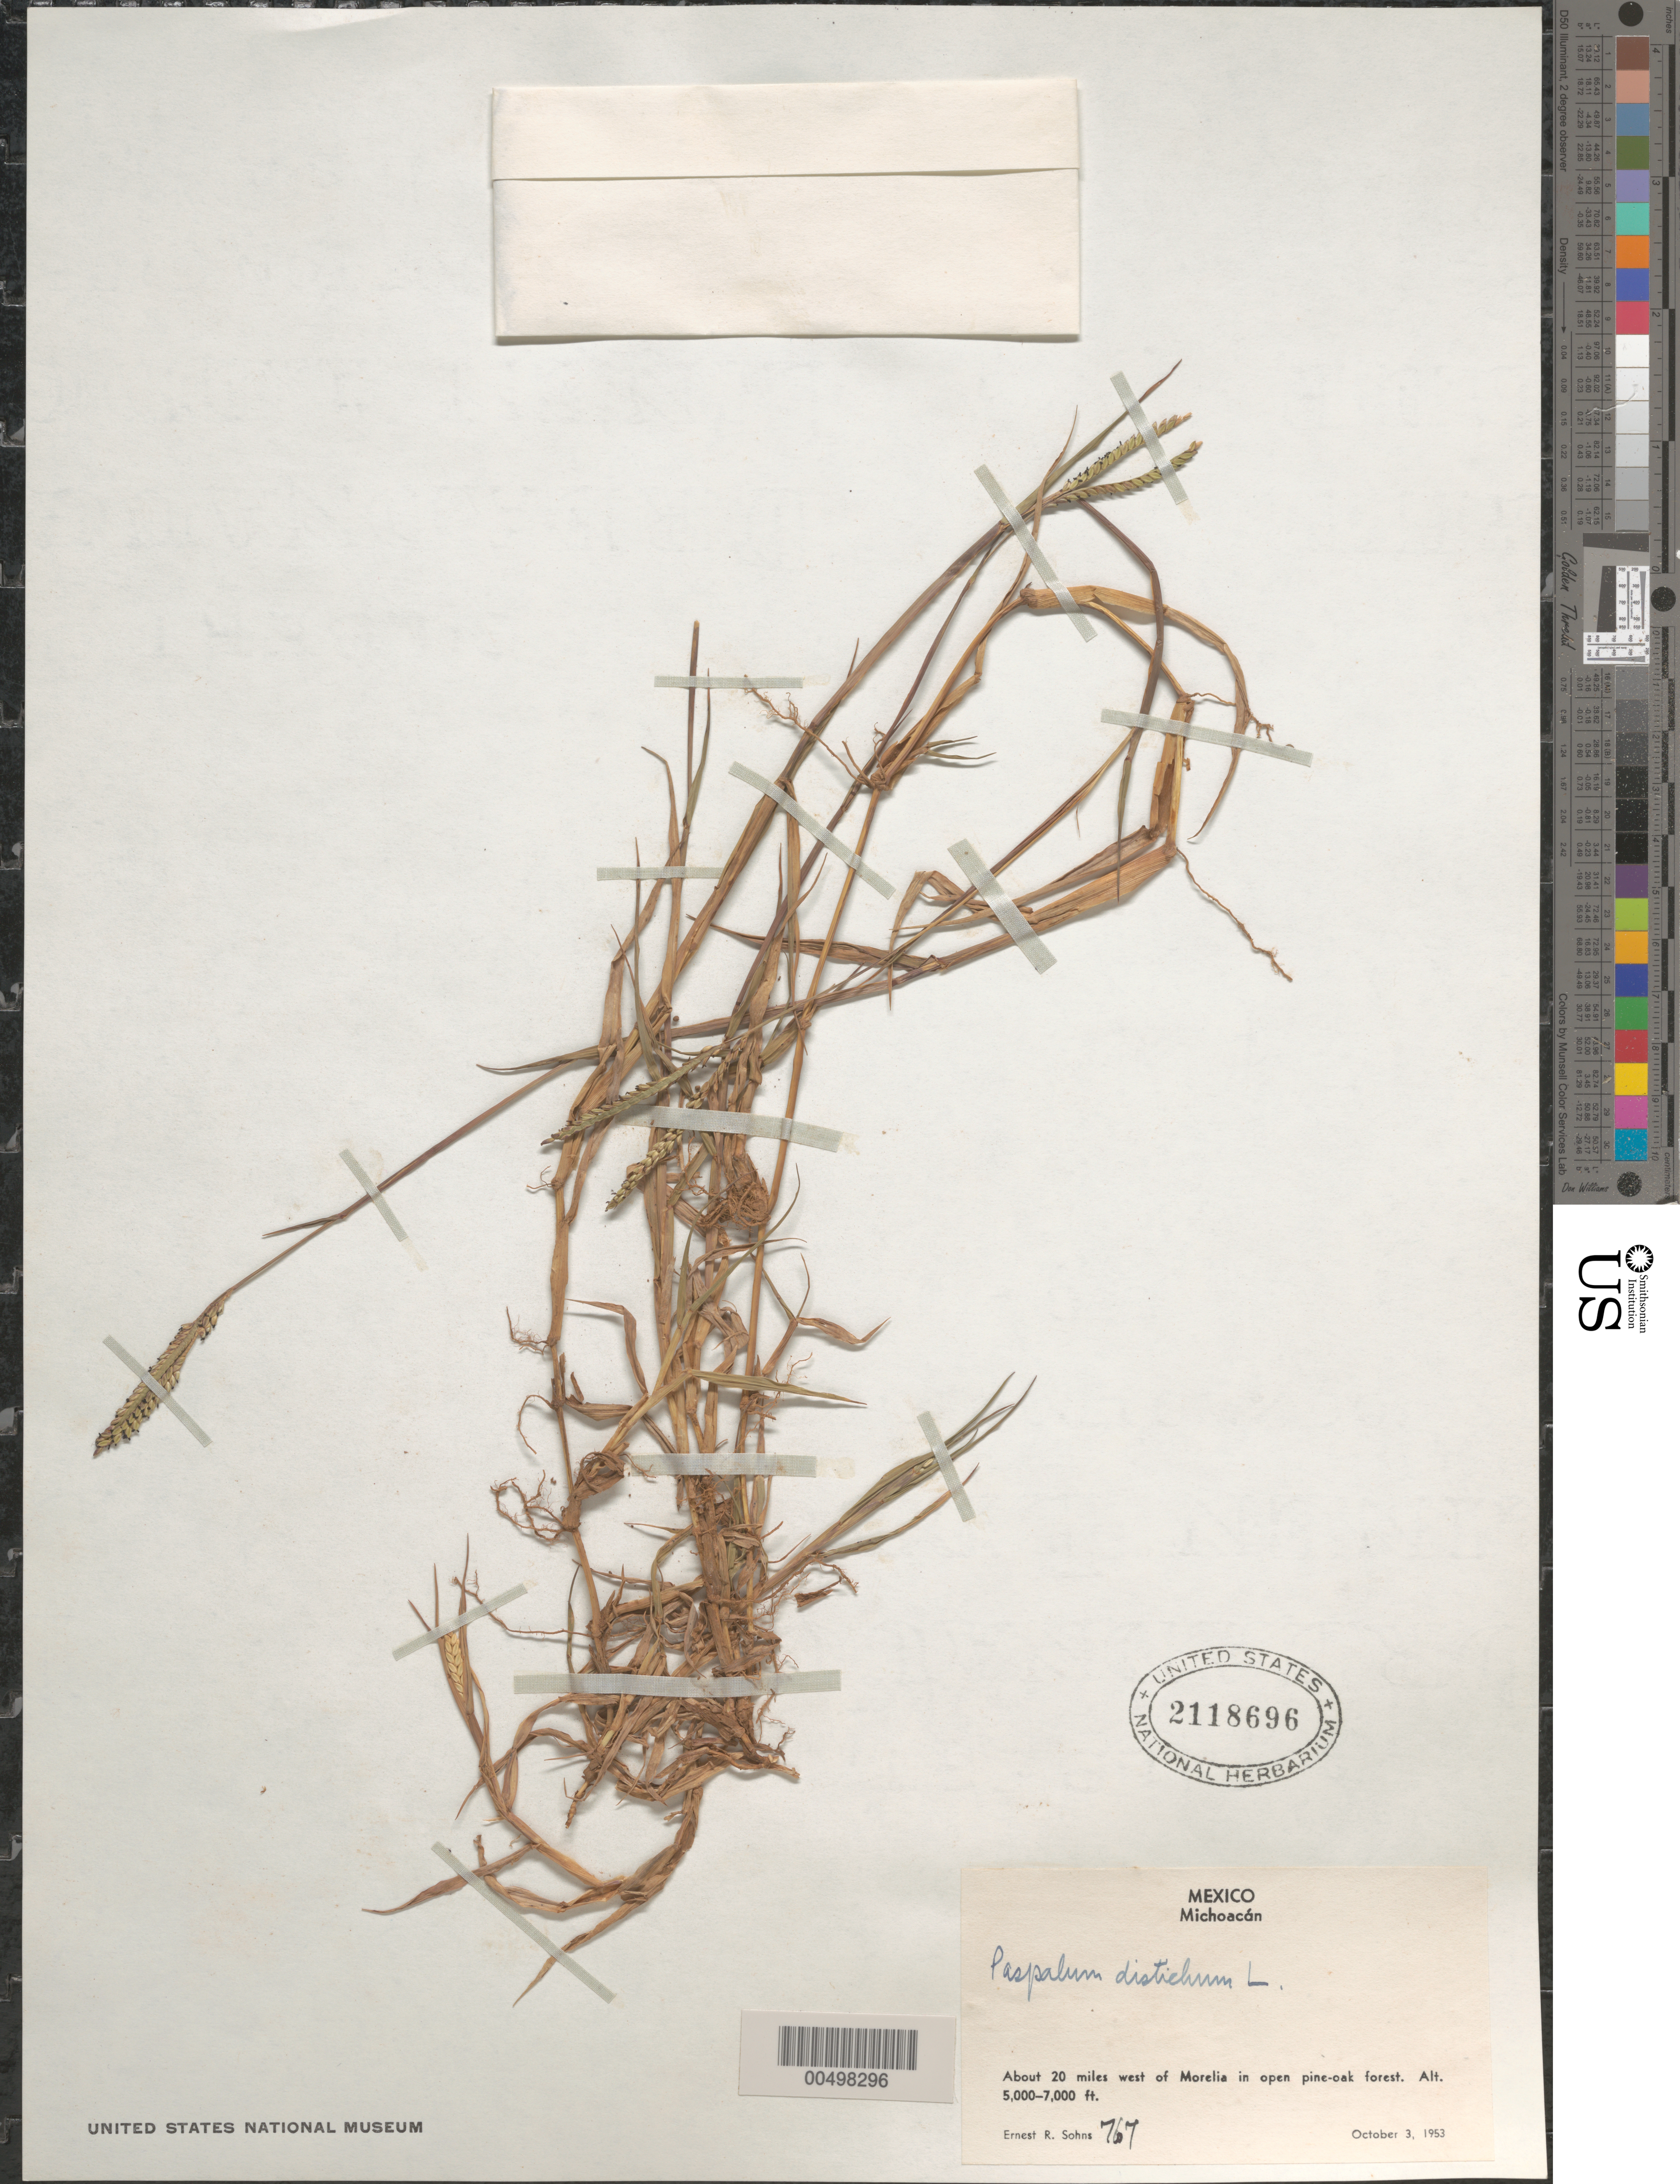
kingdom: Plantae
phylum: Tracheophyta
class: Liliopsida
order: Poales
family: Poaceae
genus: Paspalum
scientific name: Paspalum paspaloides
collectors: E. R. Sohns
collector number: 767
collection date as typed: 3 Oct 1953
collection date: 1953-10-03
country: Mexico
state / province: Michoacán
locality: About 20 mi W of Morelia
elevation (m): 1524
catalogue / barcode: US 2118696